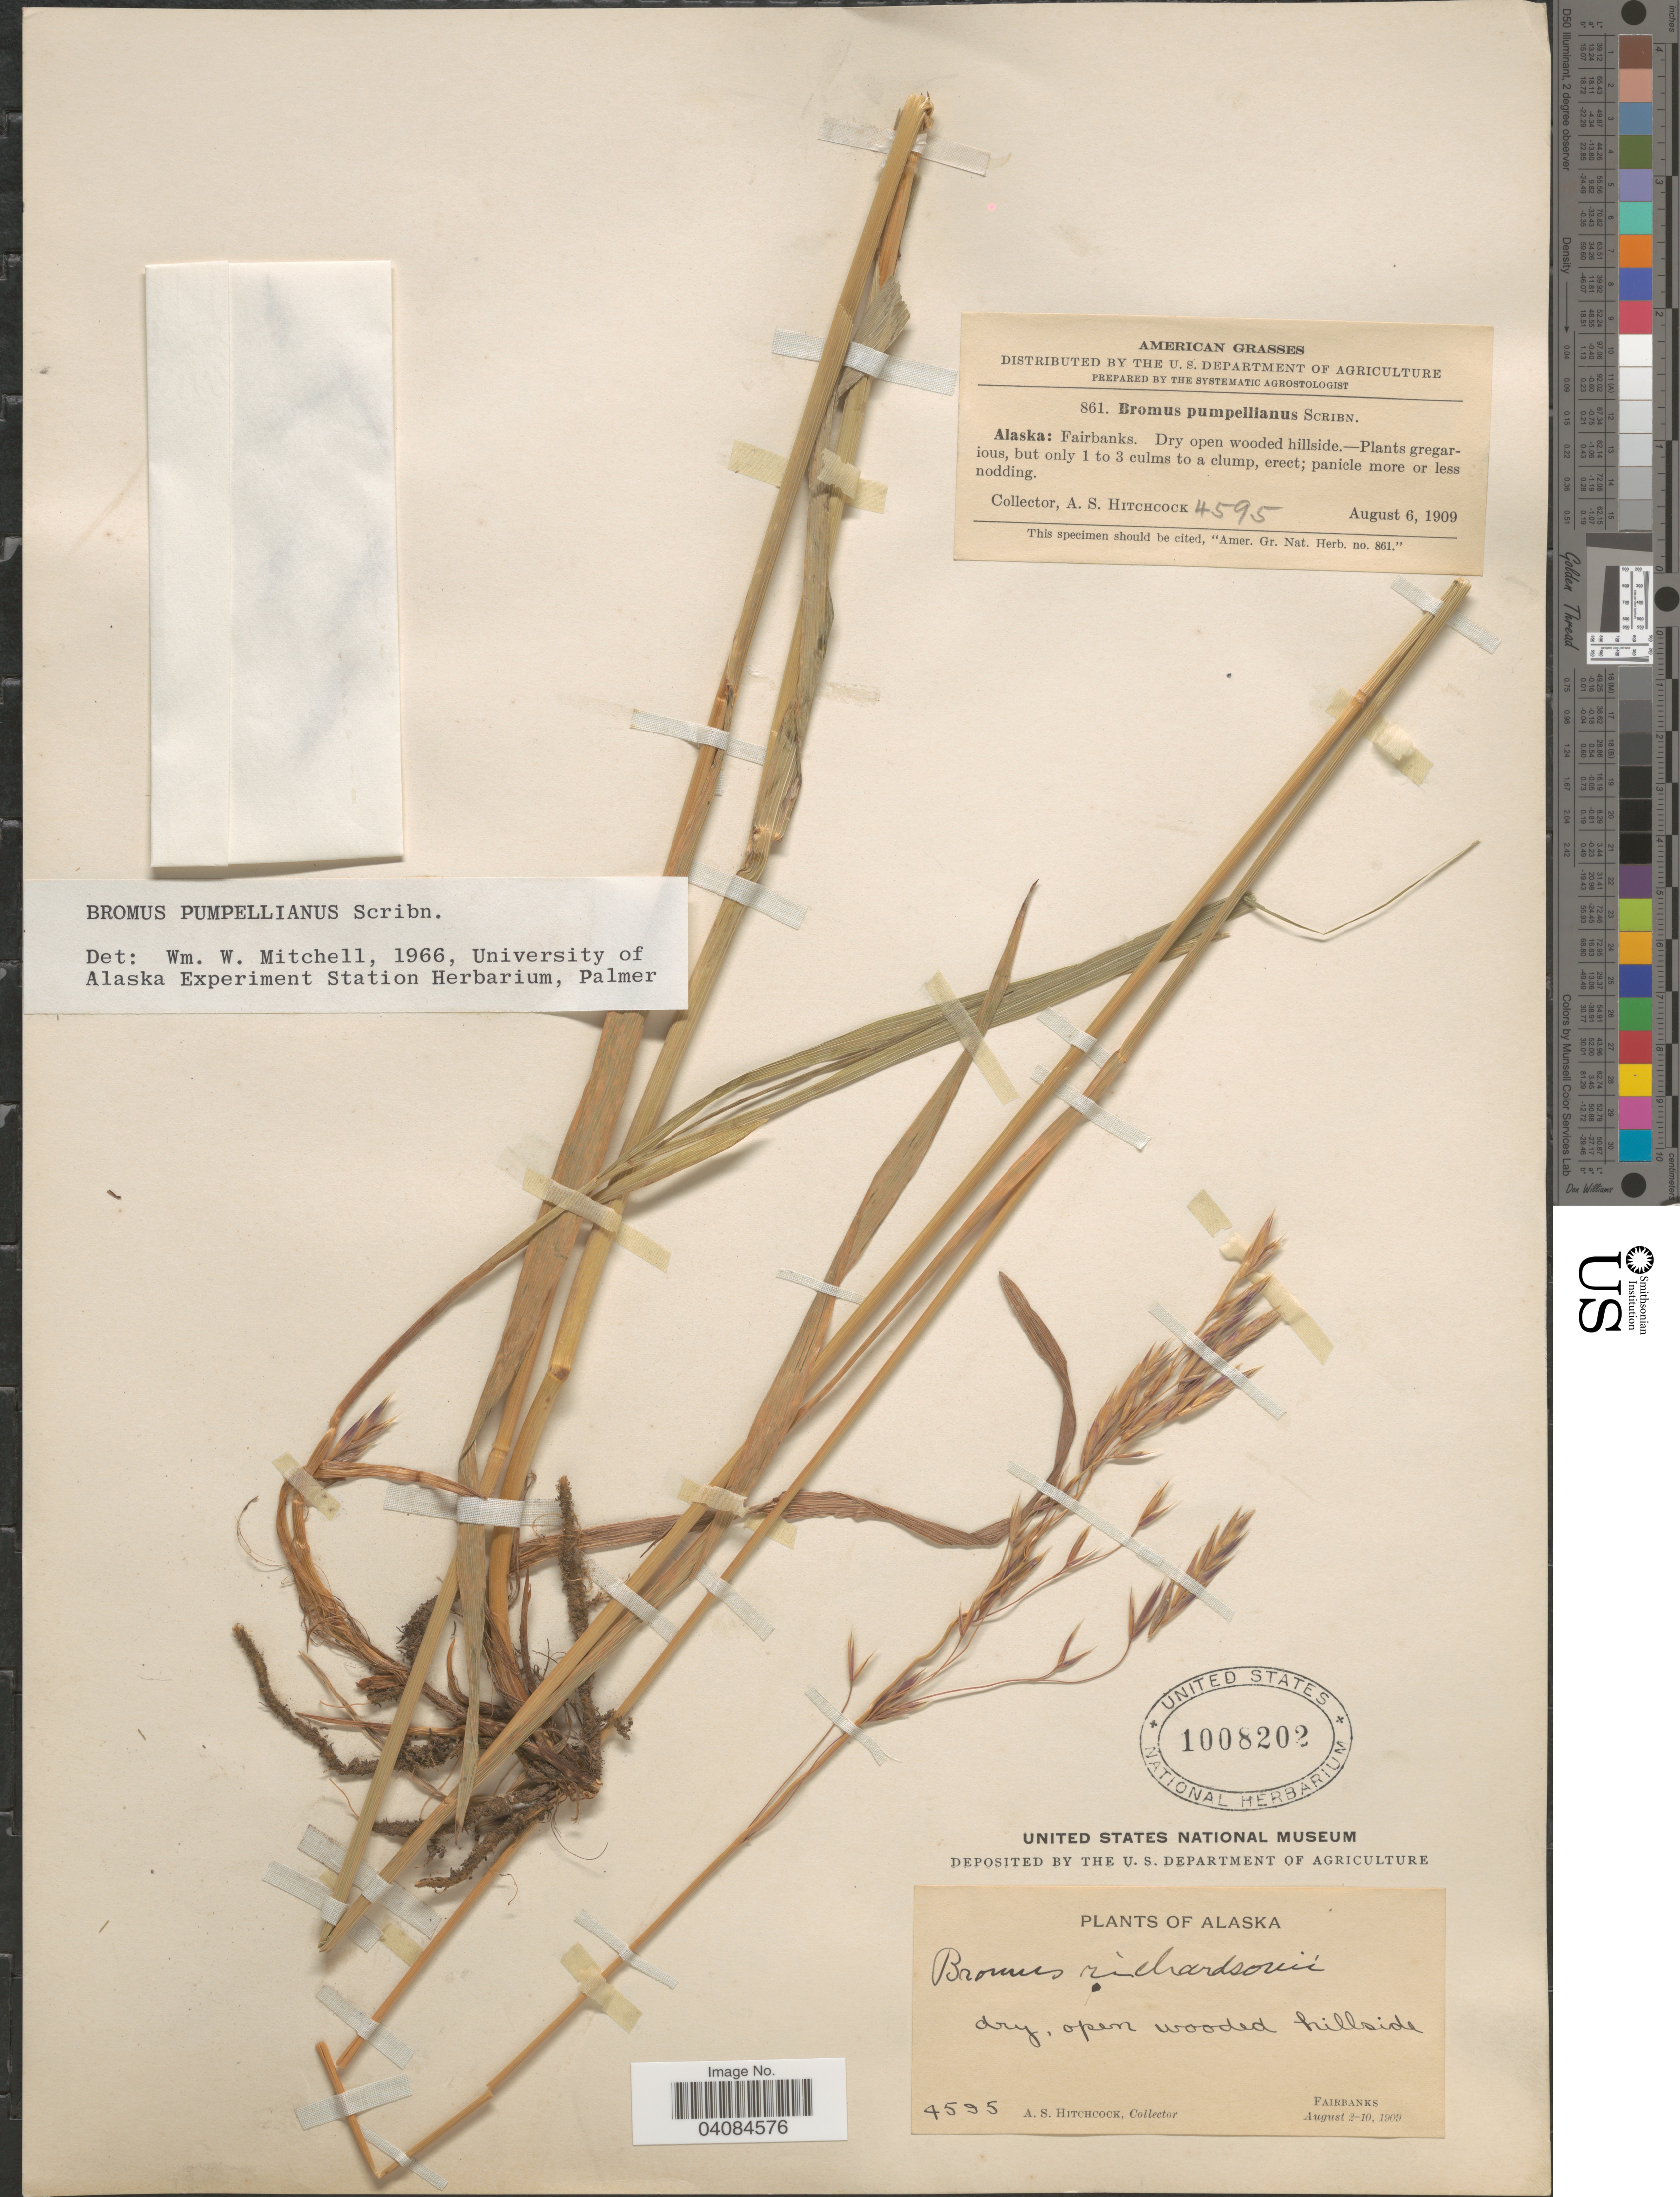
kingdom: Plantae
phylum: Tracheophyta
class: Liliopsida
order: Poales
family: Poaceae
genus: Bromus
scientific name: Bromus pumpellianus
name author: Scribn.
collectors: A. S. Hitchcock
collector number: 4595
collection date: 1909-08-06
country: United States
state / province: Alaska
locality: Fairbanks.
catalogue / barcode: US 1008202